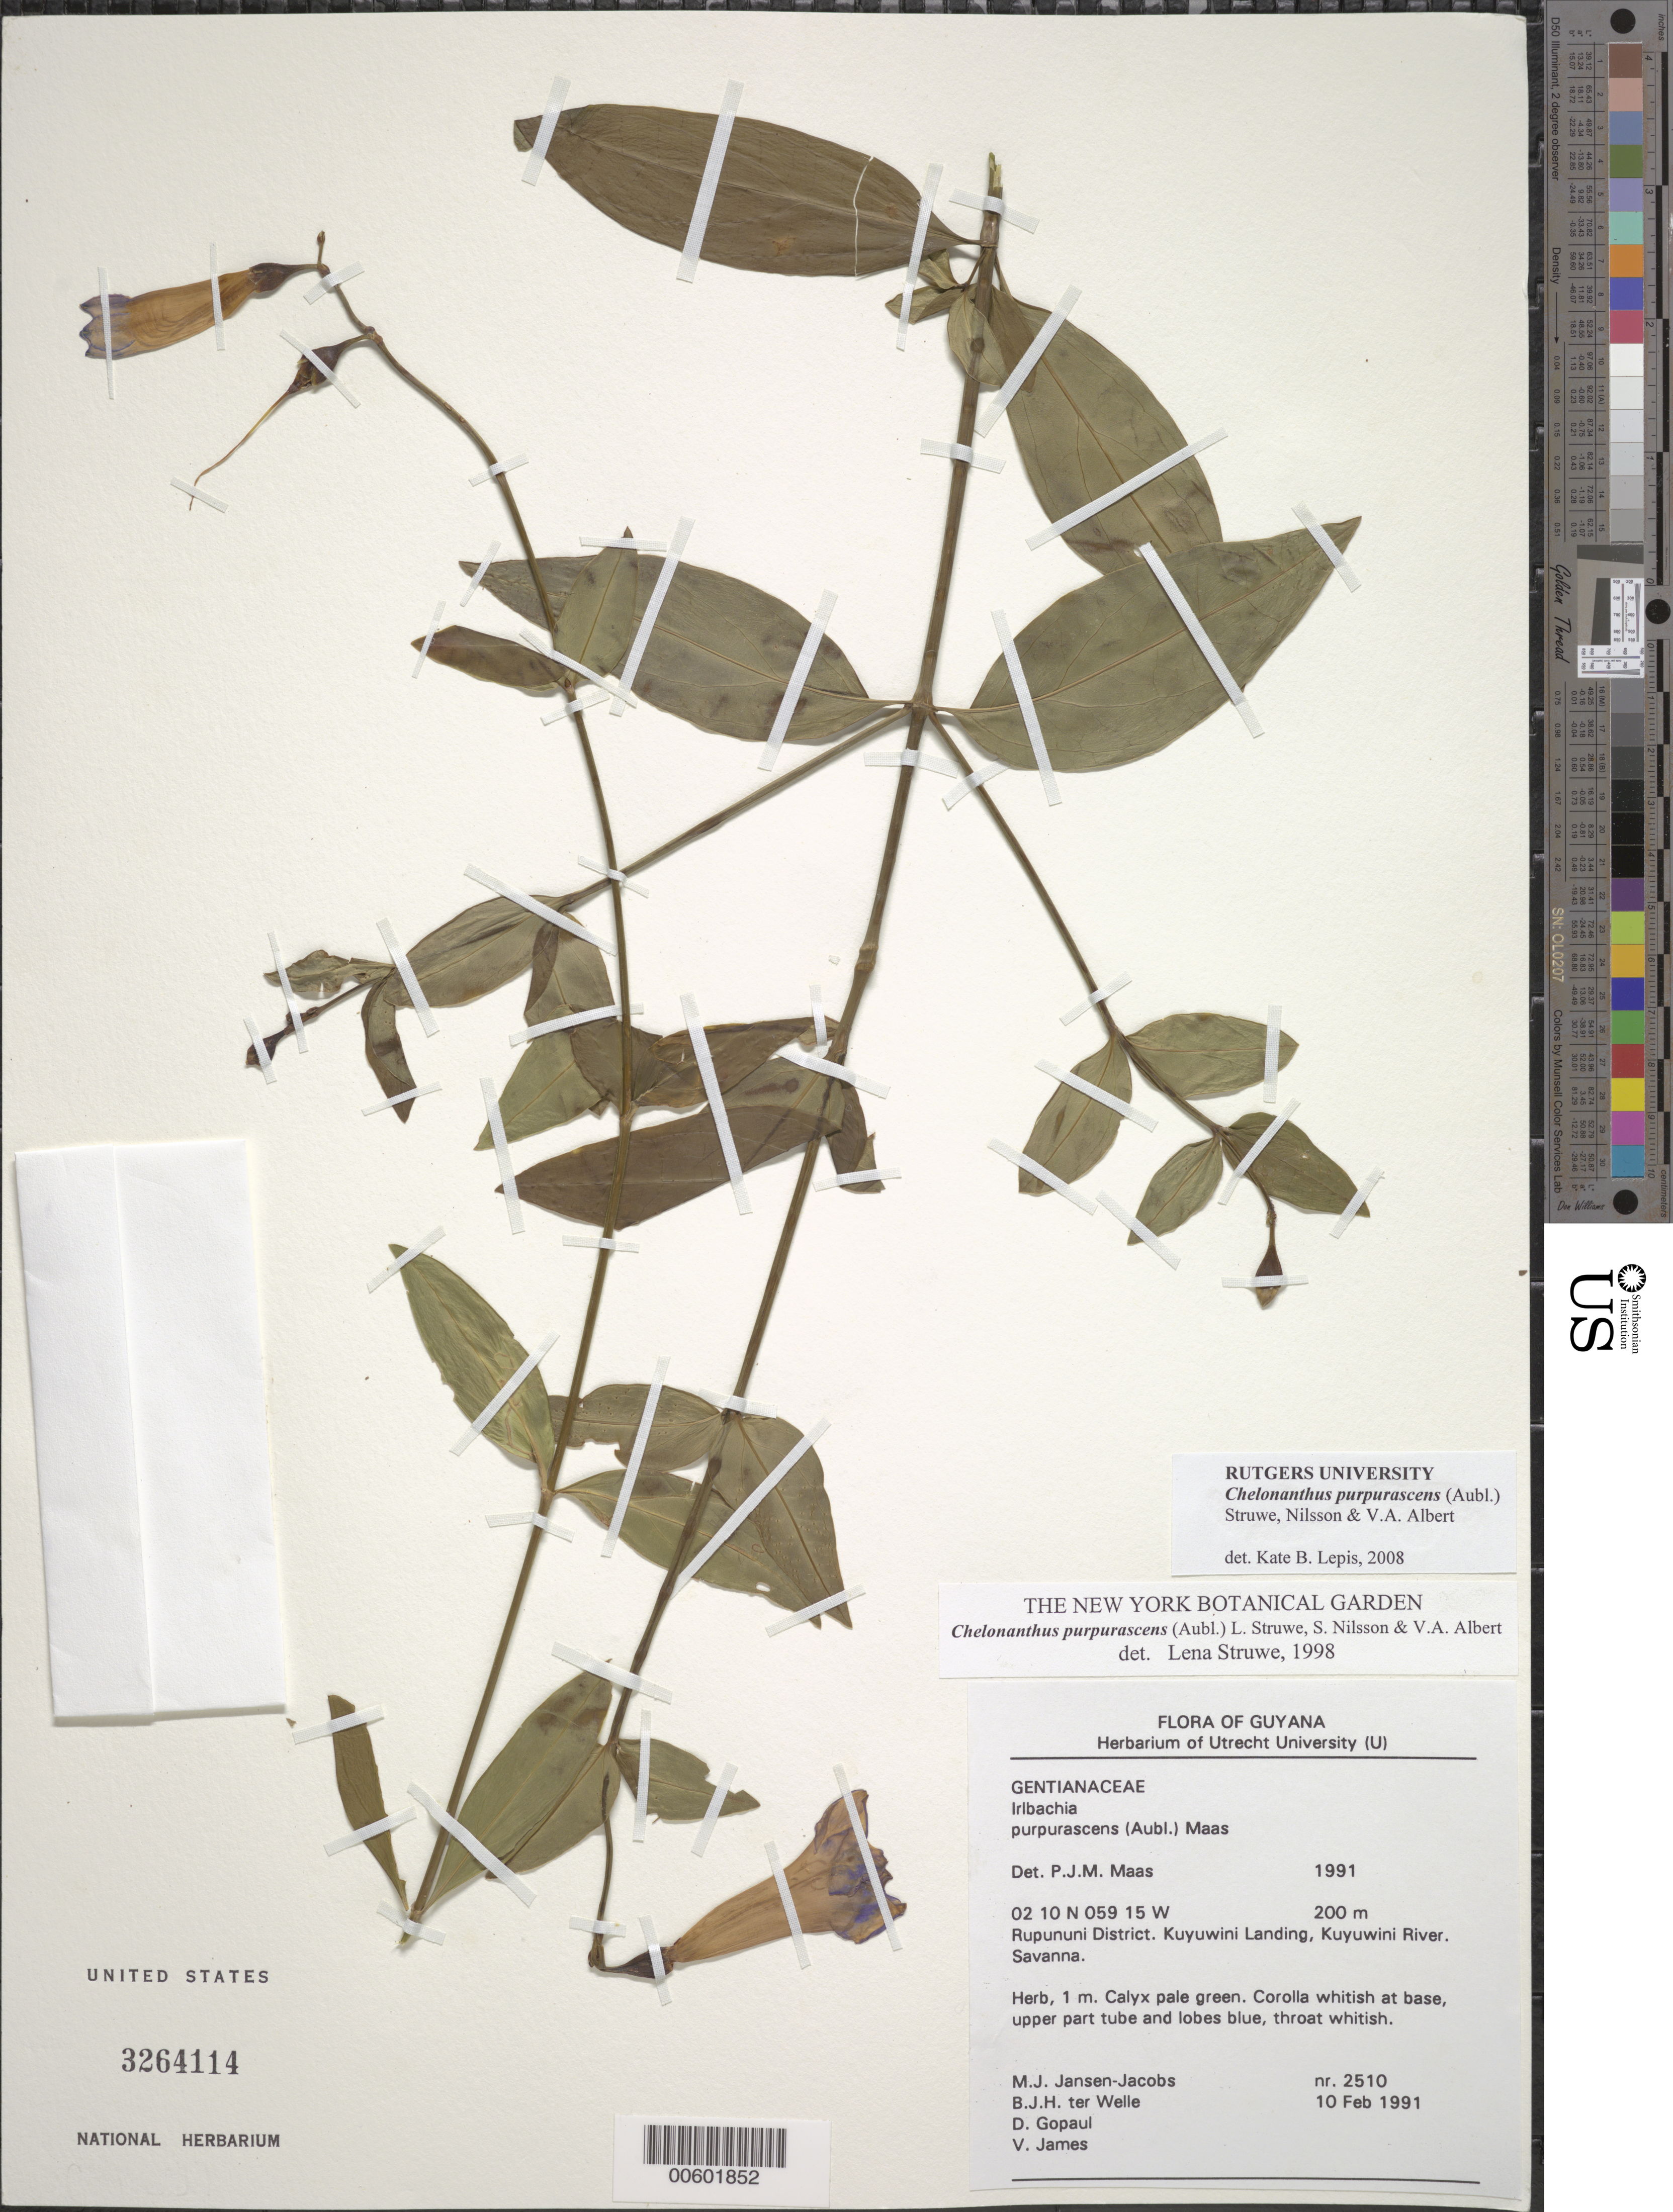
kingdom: Plantae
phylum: Tracheophyta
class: Magnoliopsida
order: Gentianales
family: Gentianaceae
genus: Chelonanthus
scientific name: Chelonanthus purpurascens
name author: (Aubl.) Struwe et al.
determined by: Struwe, L.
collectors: M. J. Jansen-Jacobs, B. Welle, D. Gopaul & V. James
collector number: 2510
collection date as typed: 10-Feb-91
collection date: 1991-02-10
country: Guyana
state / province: U. Takutu-U. Essequibo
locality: Kuyuwini Landing, Kuyuwini River, Rupununi District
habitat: Savanna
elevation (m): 200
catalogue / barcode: US 3264114